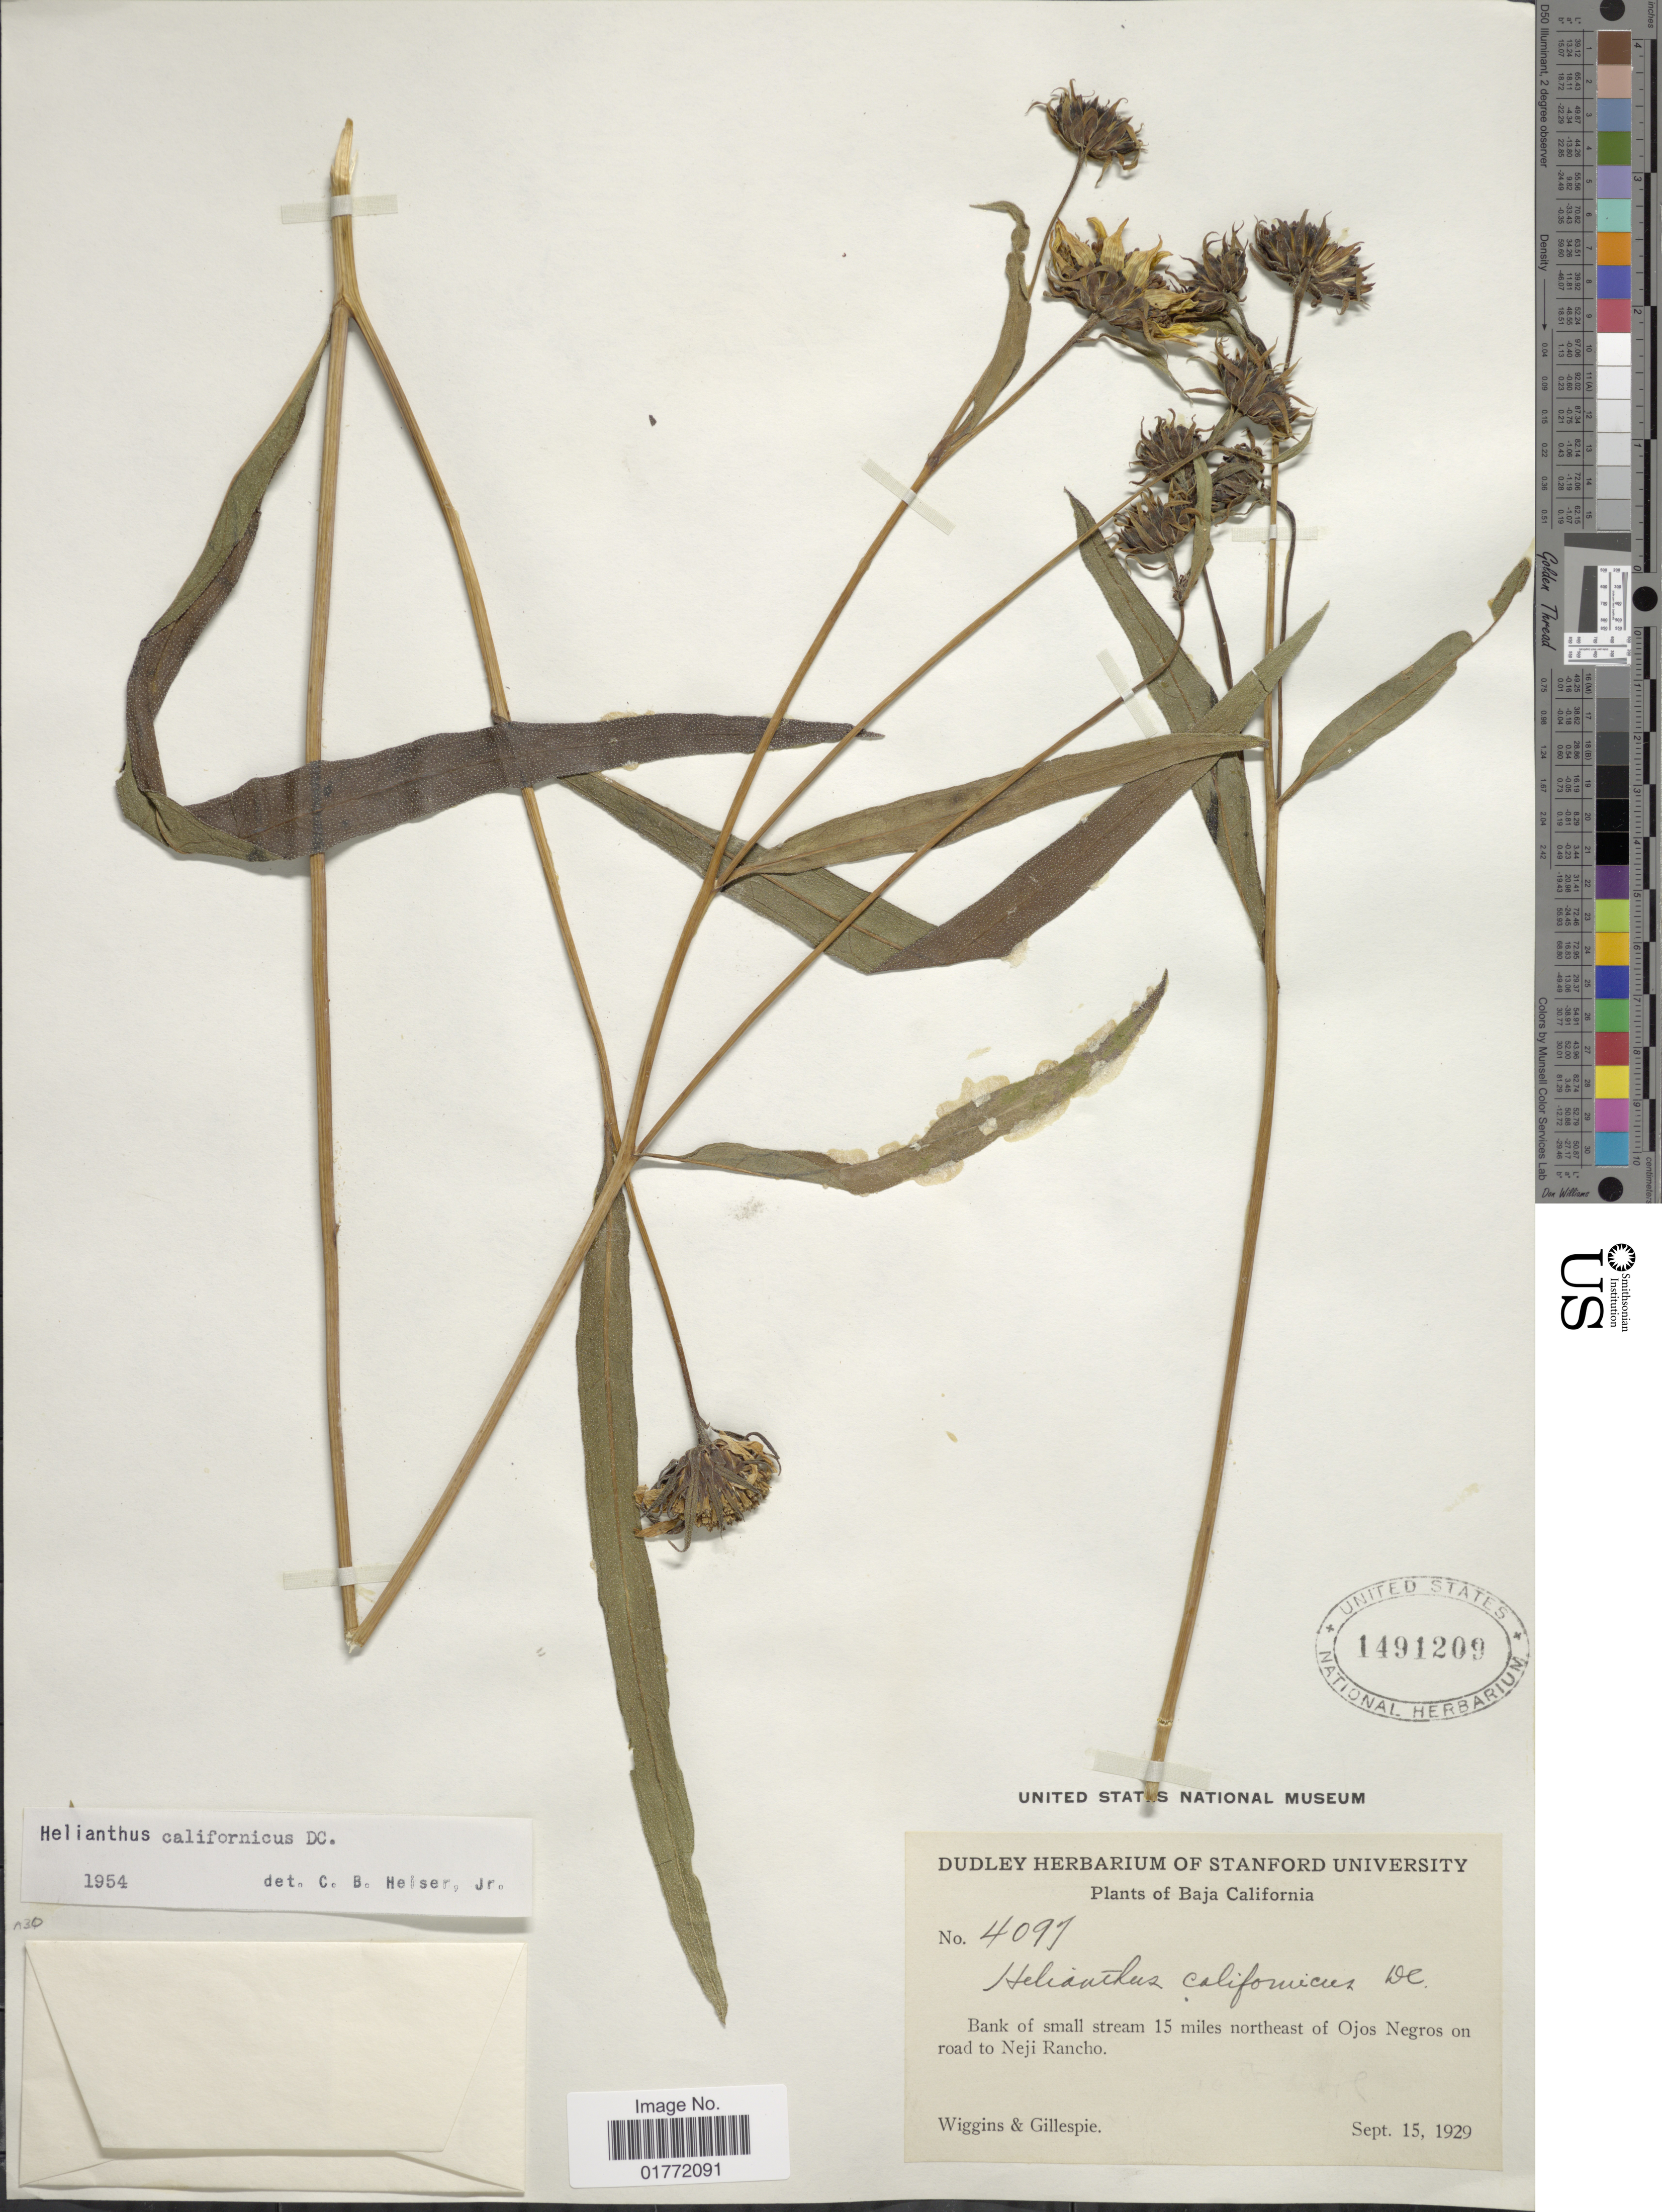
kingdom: Plantae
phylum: Tracheophyta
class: Magnoliopsida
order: Asterales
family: Asteraceae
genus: Helianthus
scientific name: Helianthus californicus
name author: DC.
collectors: -- Wiggins & -- Gillespie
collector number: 4097*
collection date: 1929-09-15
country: Mexico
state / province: Baja California Norte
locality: Bank of small stream 15 miles northeast of Ojos Negros on road to Neji Rancho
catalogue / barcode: US 1491209